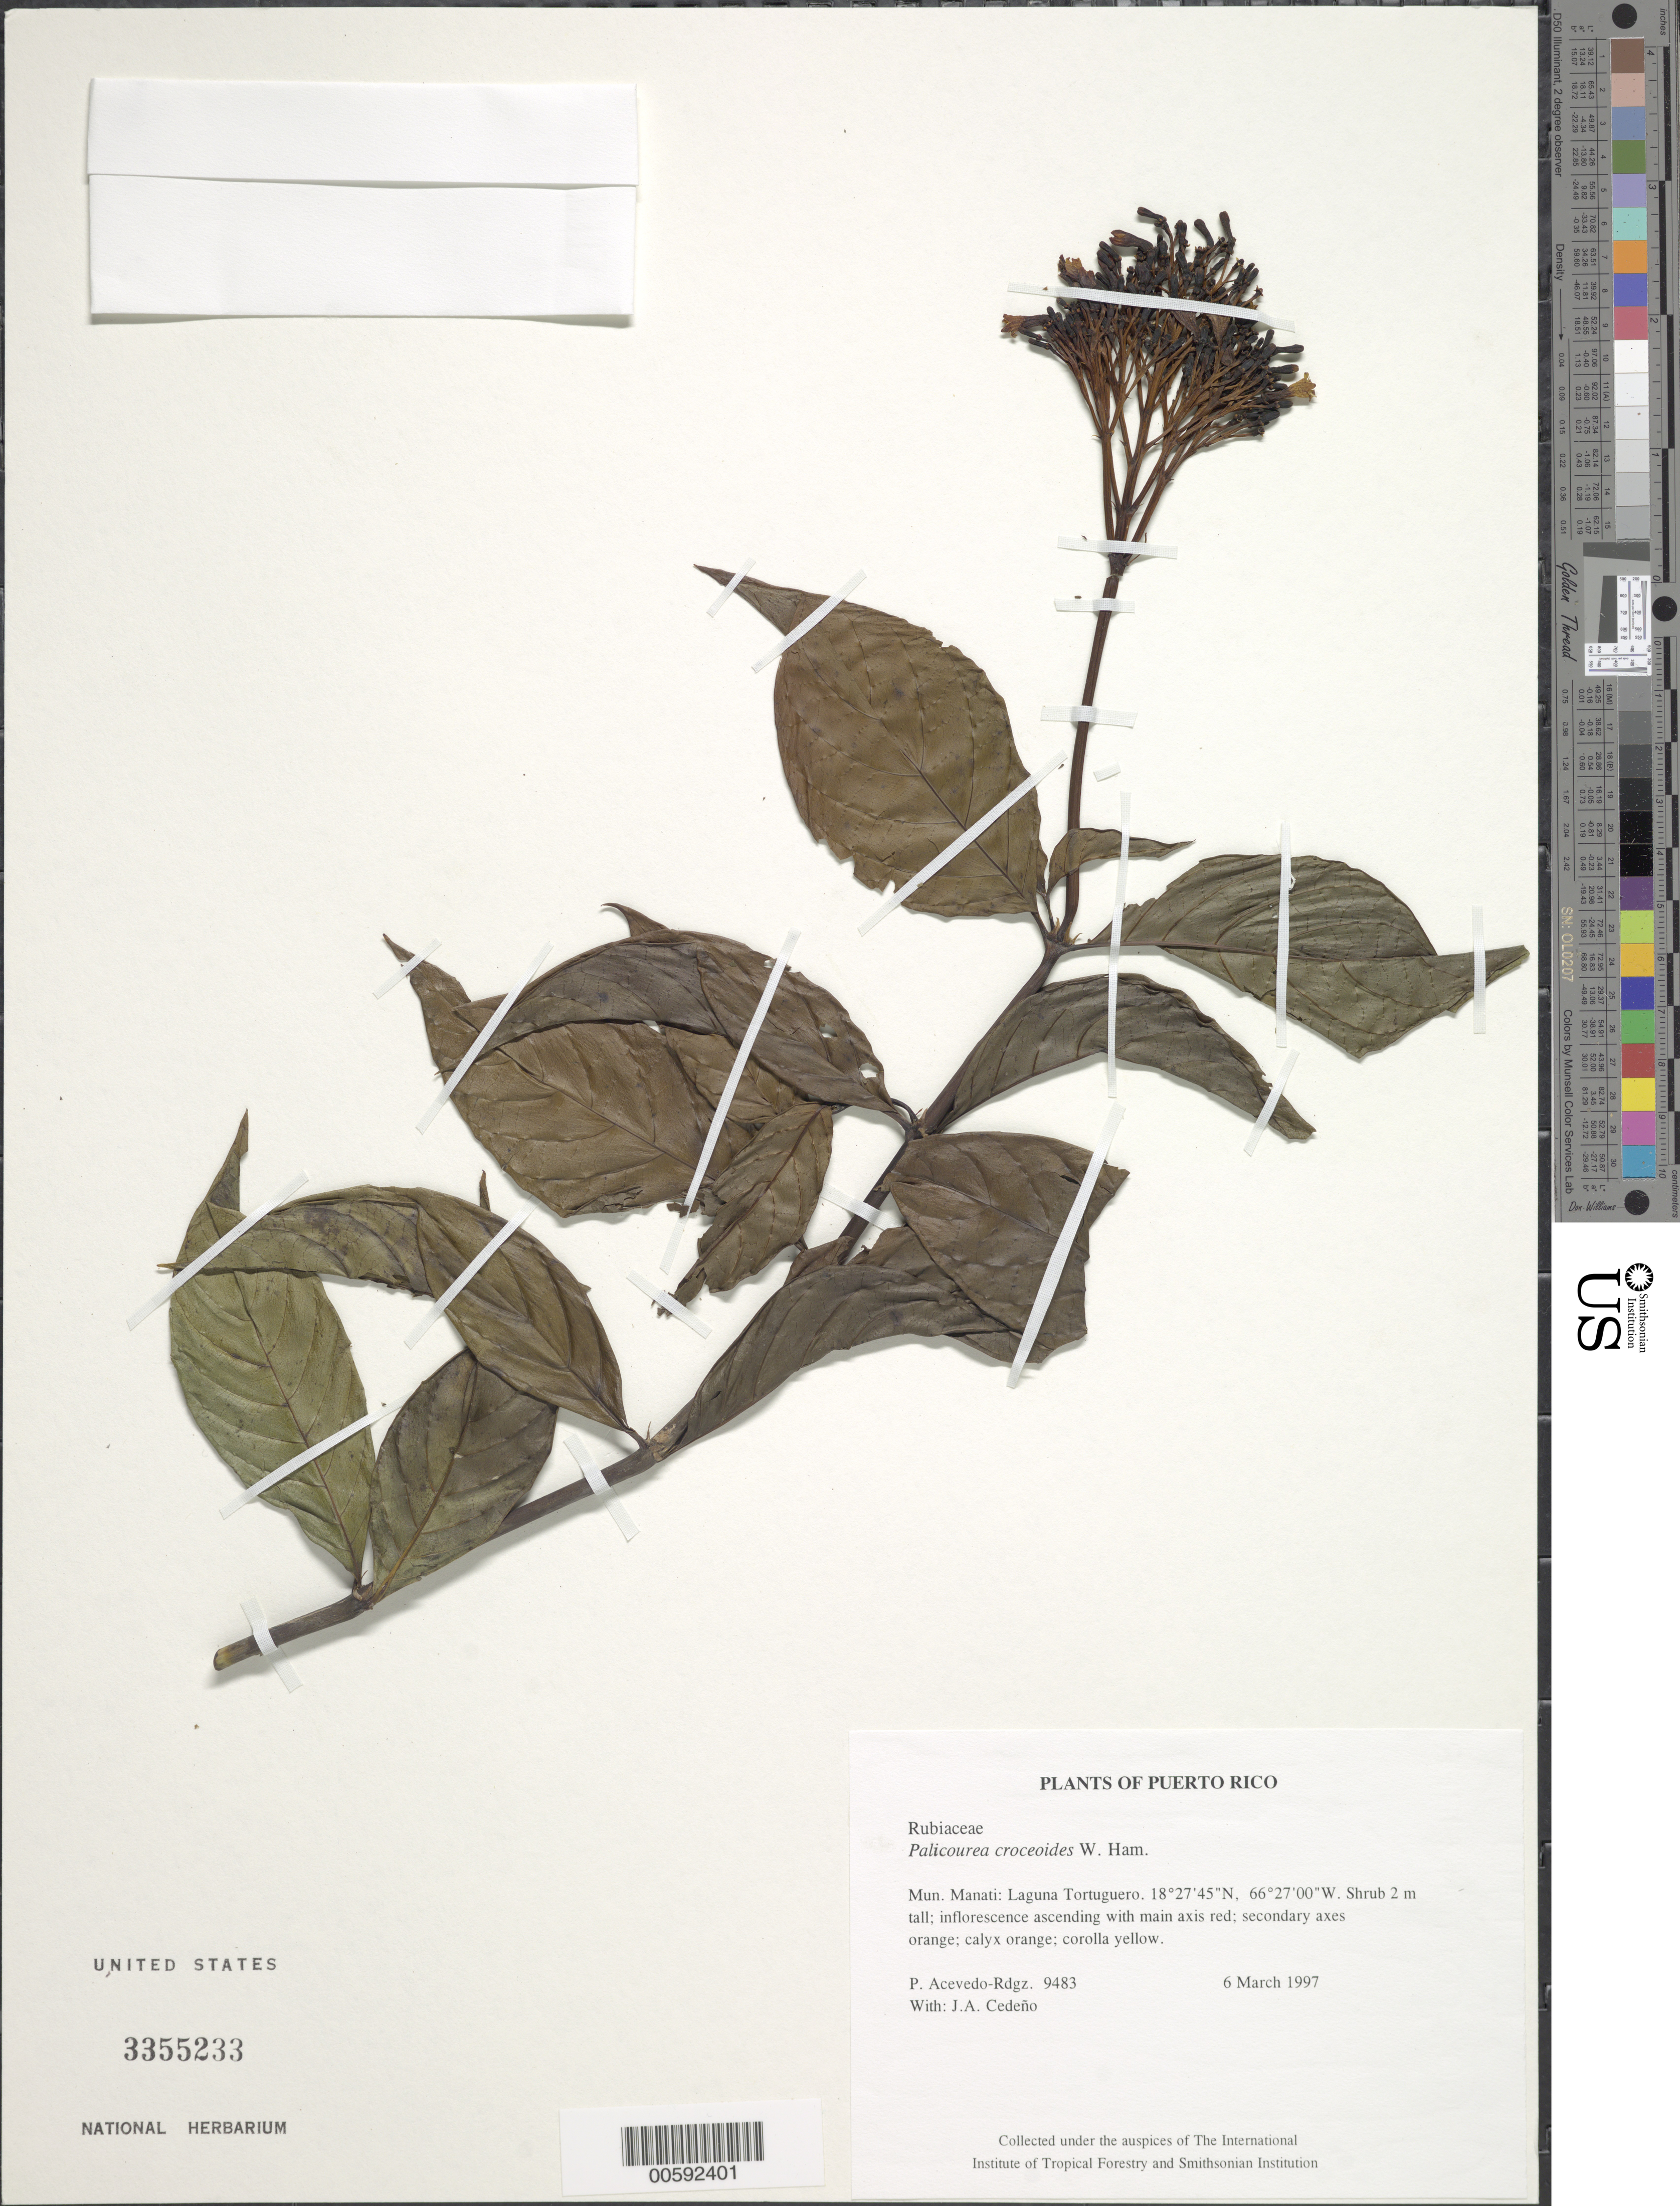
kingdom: Plantae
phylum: Tracheophyta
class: Magnoliopsida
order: Gentianales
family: Rubiaceae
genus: Palicourea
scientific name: Palicourea croceoides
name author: Desv. ex Ham.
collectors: P. Acevedo-Rodr. & J. A. Cedeño M.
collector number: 9483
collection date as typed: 06 Mar 1997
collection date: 1997-03-06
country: Puerto Rico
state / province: Manatí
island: Puerto Rico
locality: Manatí: Laguna Tortuguero.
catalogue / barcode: US 3355233